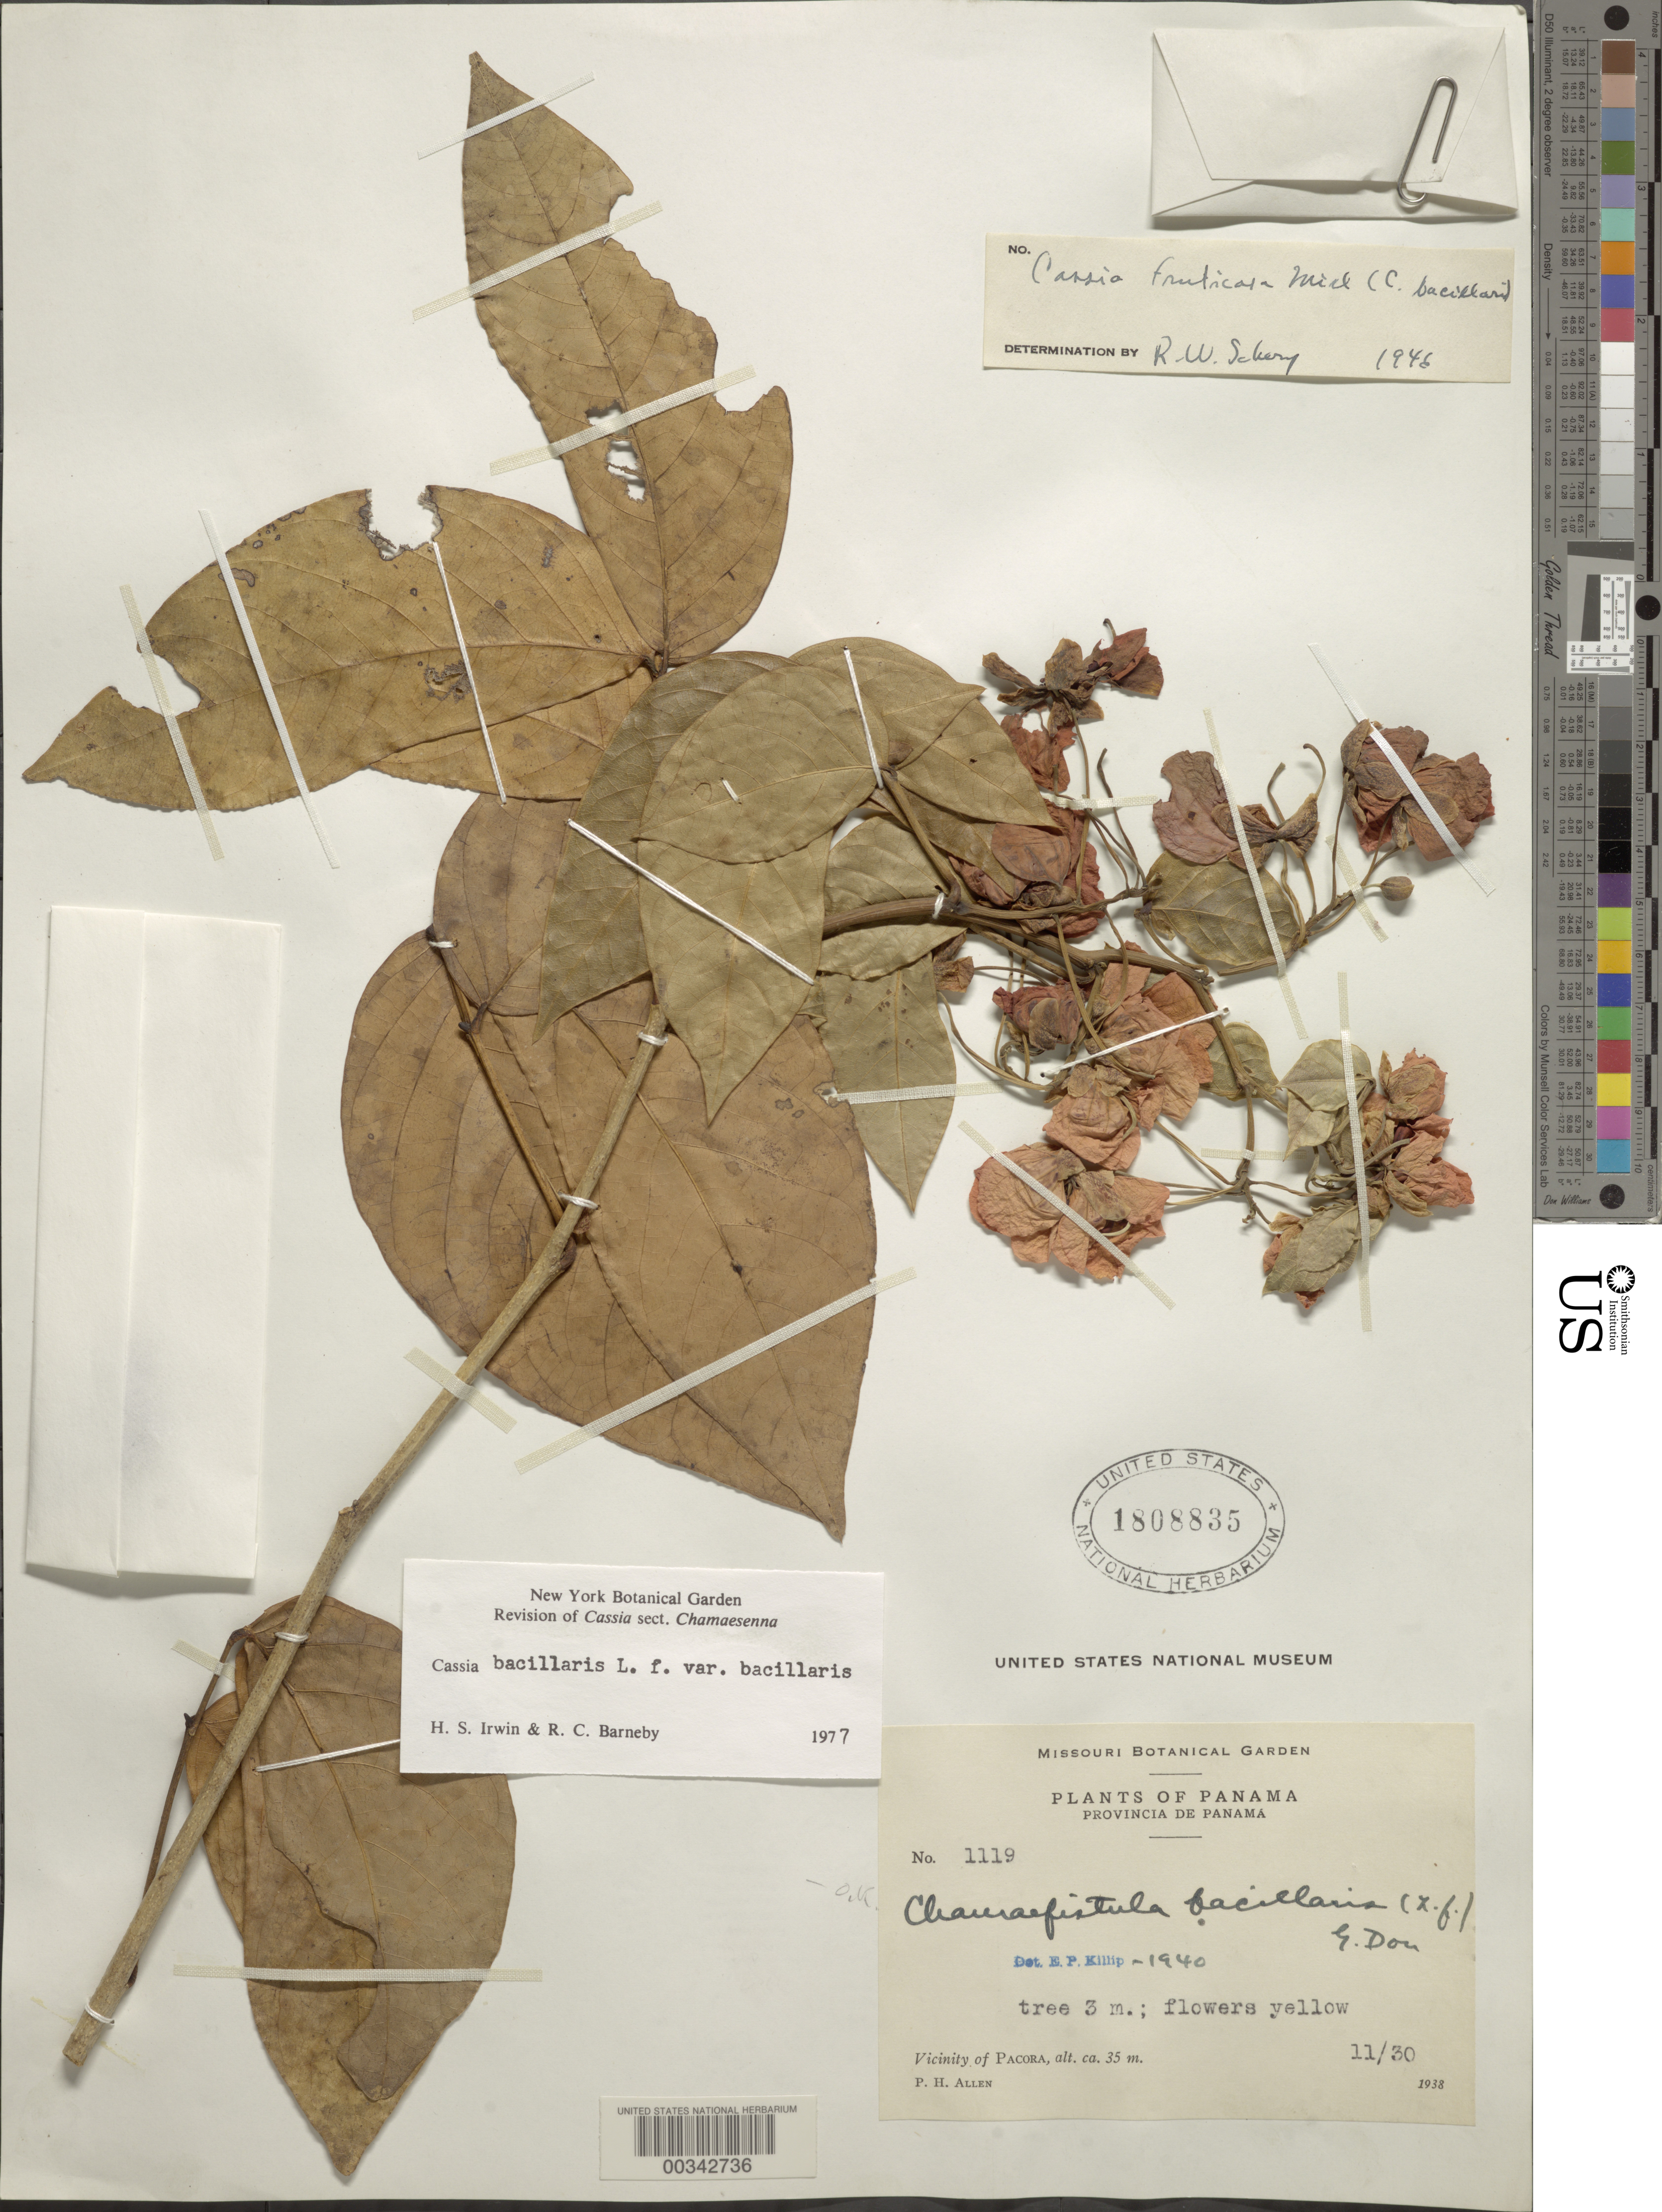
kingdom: Plantae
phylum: Tracheophyta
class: Magnoliopsida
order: Fabales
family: Fabaceae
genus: Senna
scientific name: Senna bacillaris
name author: (L. f.) H.S. Irwin & Barneby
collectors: P. H. Allen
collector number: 1119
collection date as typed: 30 Nov 1938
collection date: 1938-11-30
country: Panama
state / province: Panamá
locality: Vicinity of Pacora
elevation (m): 35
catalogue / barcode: US 1808835